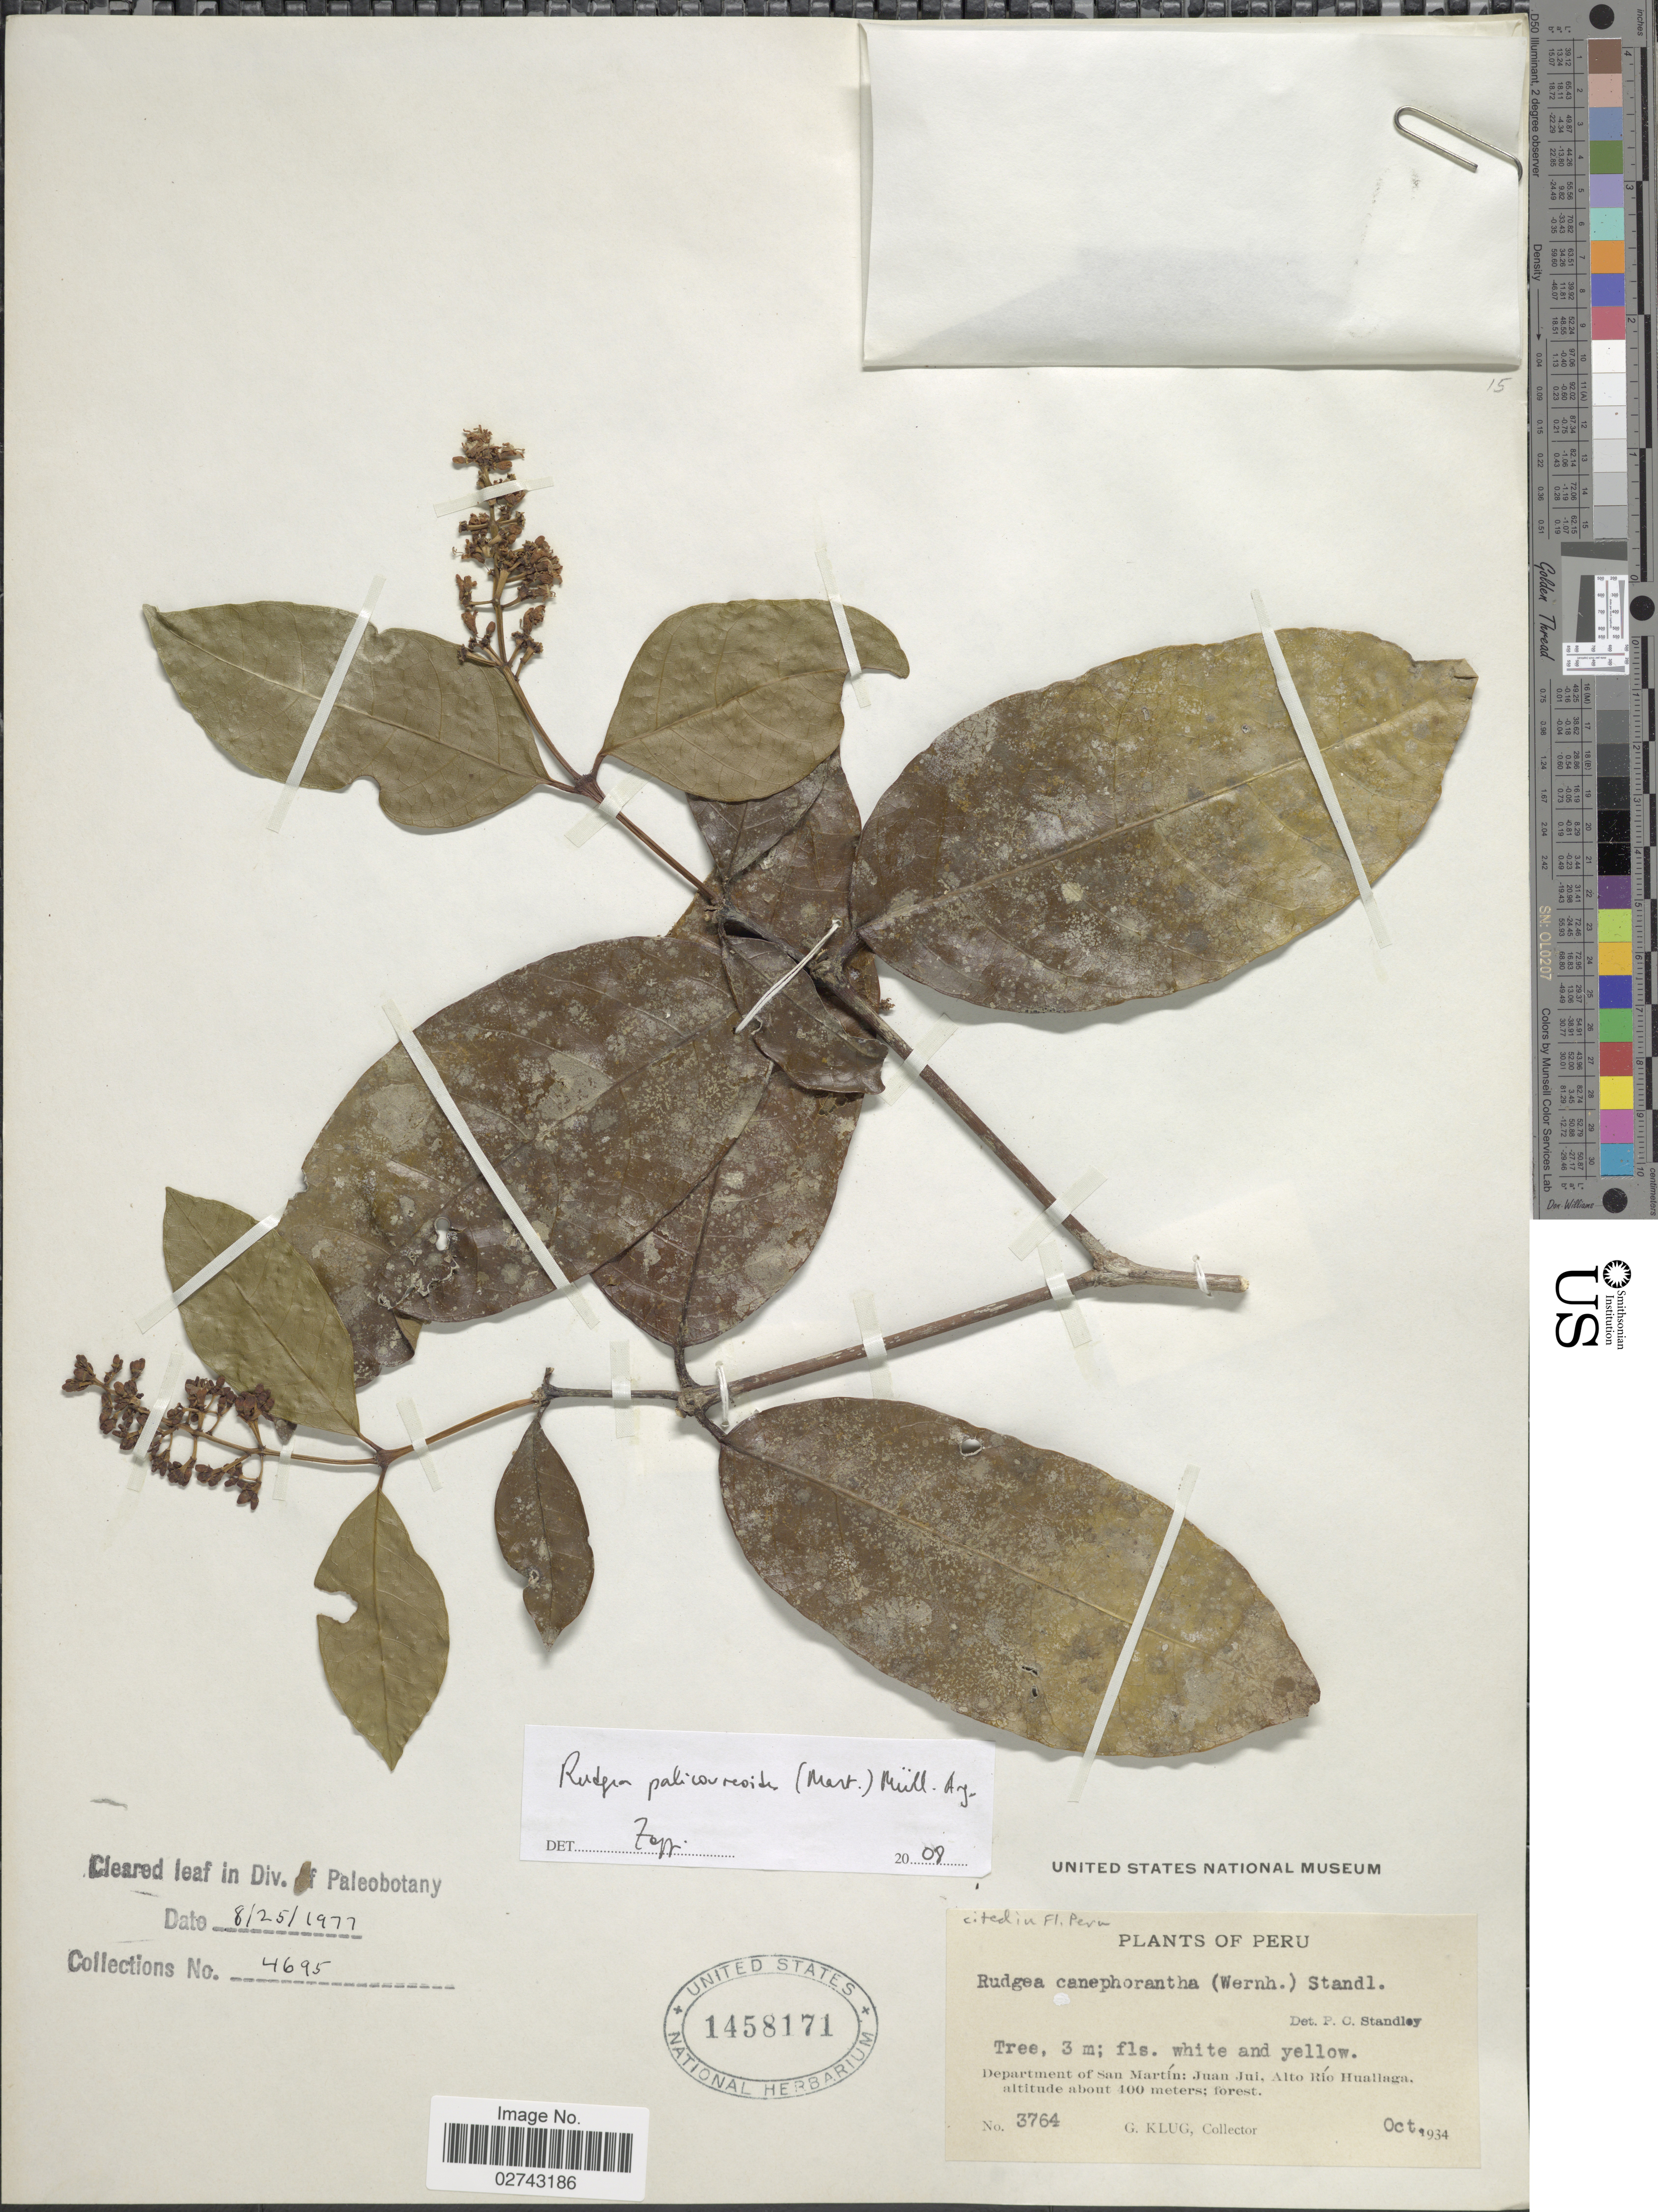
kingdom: Plantae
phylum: Tracheophyta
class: Magnoliopsida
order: Gentianales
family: Rubiaceae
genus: Rudgea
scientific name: Rudgea palicoureoides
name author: (Mart.) Müll. Arg.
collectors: G. Klug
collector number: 3764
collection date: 1934-10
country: Peru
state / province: San Martín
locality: Juan Jui, Alto Rio Huallaga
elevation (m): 100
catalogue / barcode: US 1458171